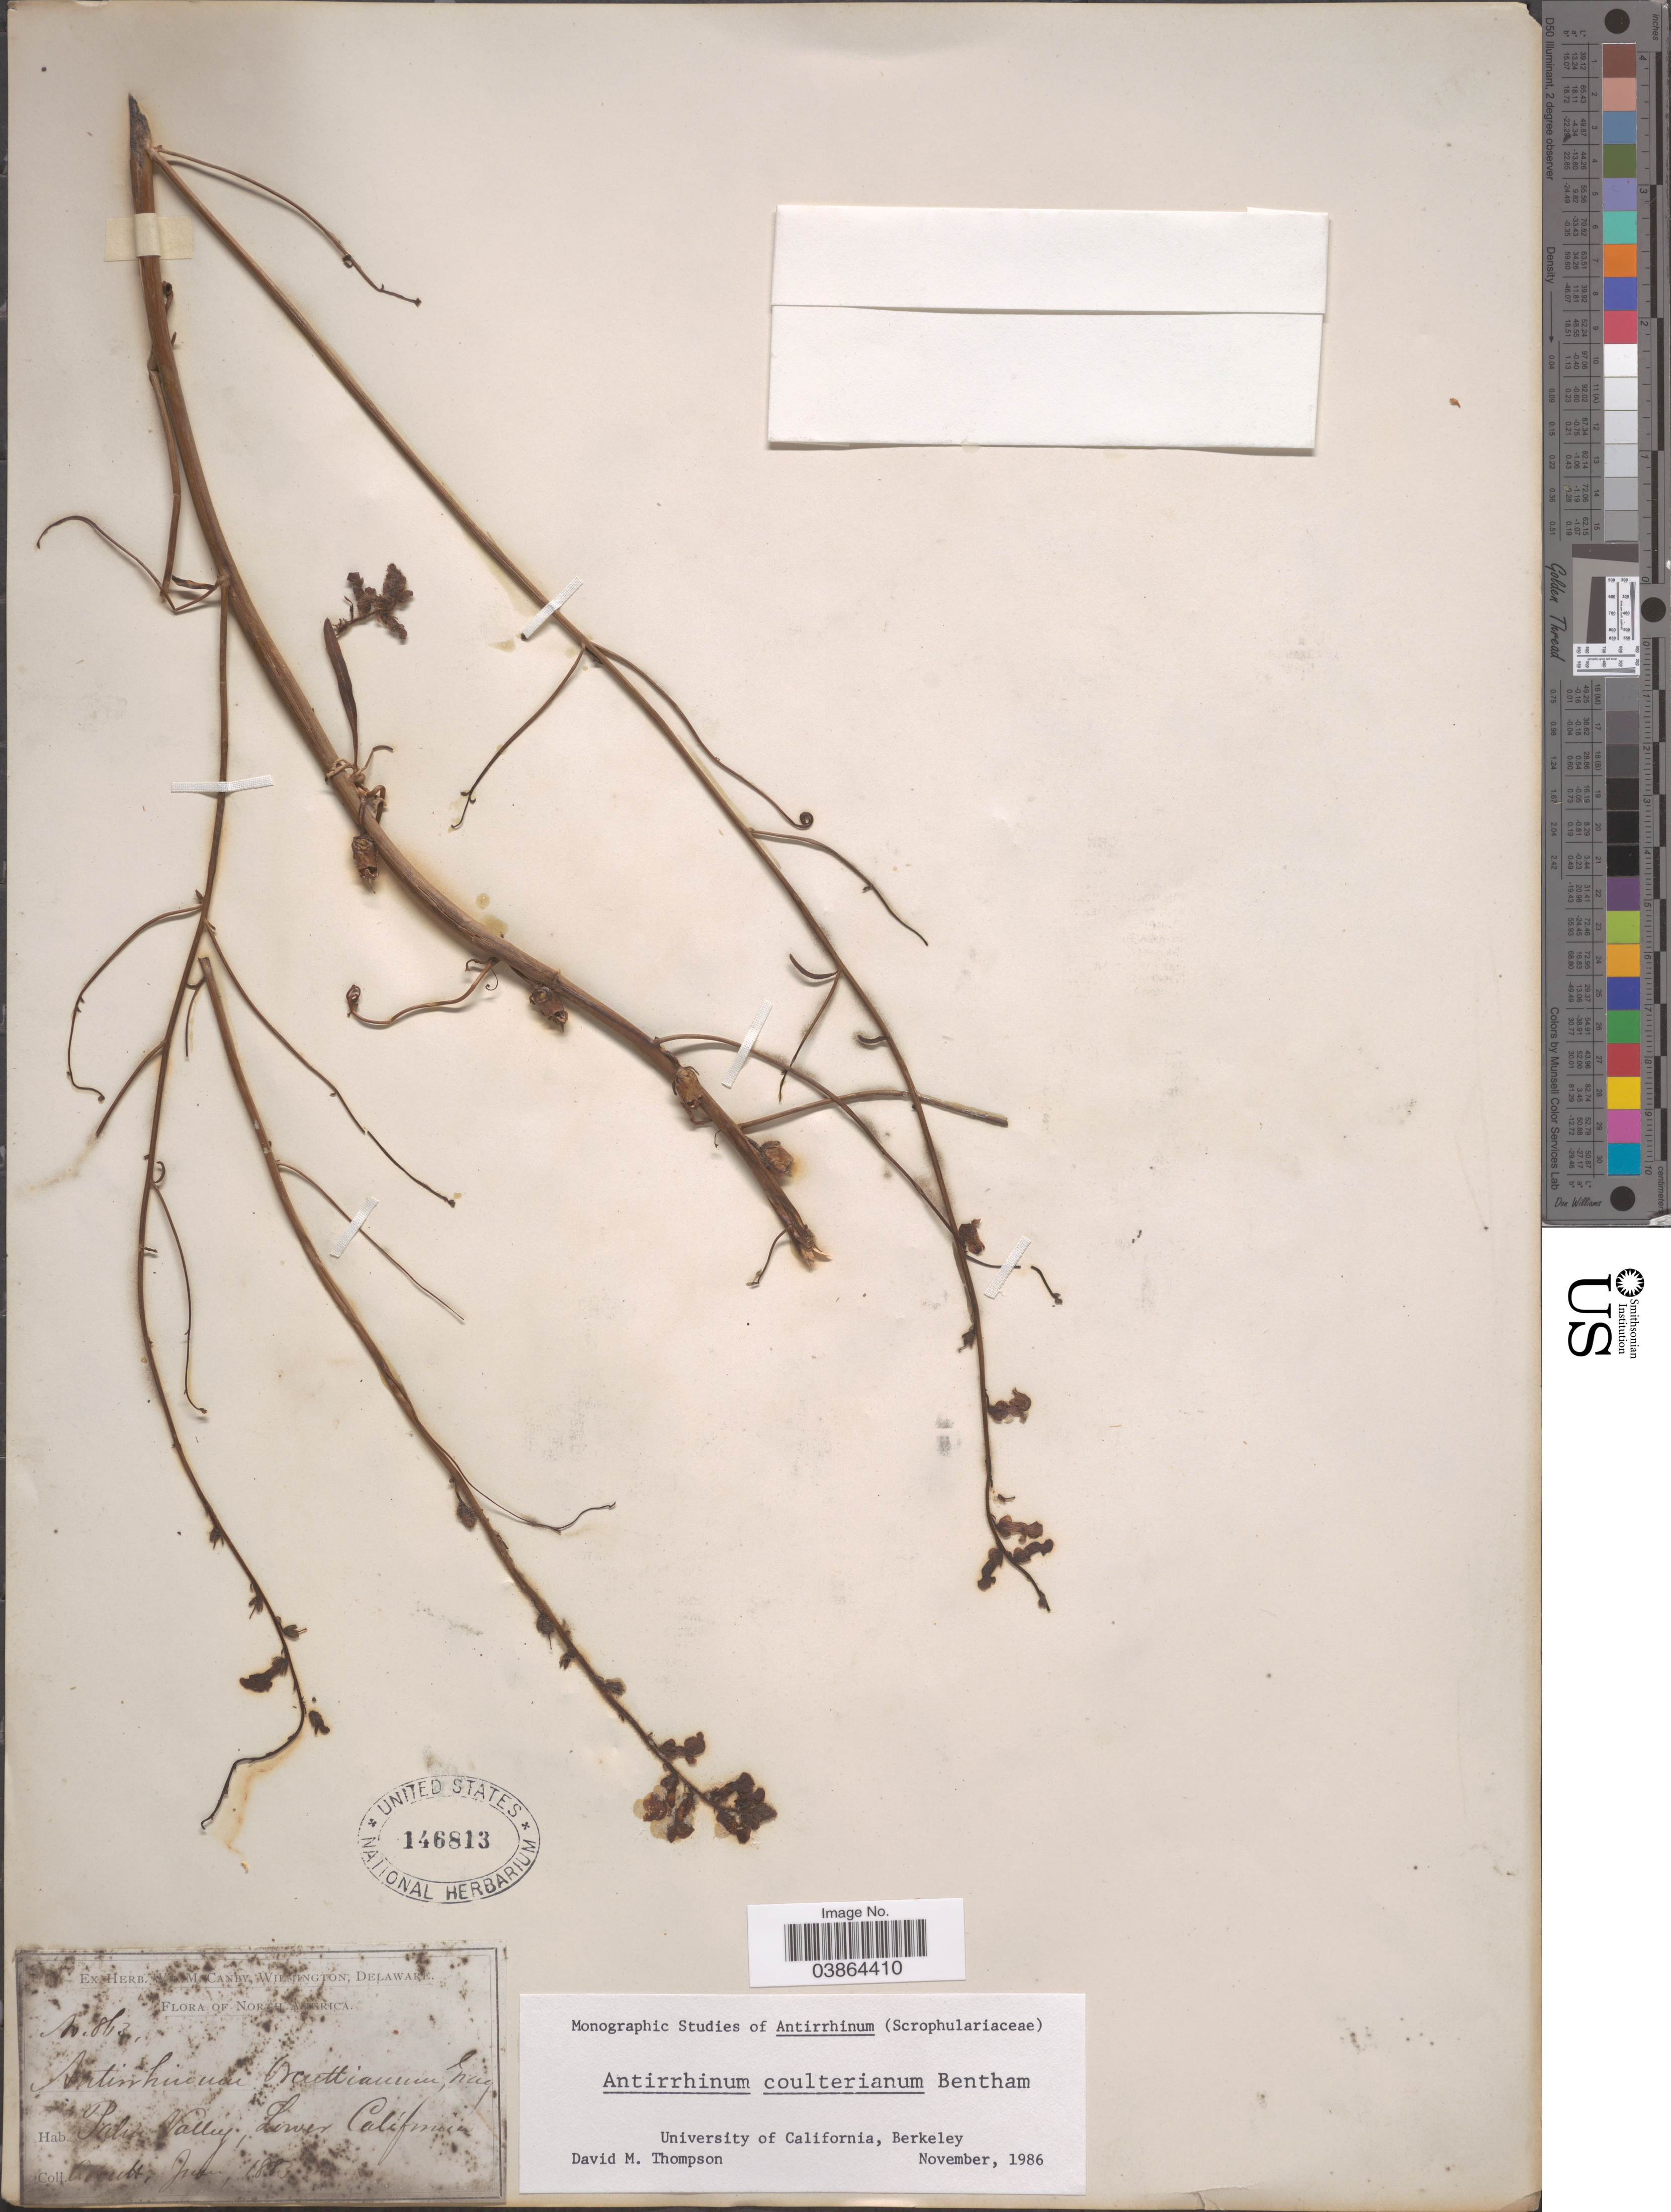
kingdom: Plantae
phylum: Tracheophyta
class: Magnoliopsida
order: Lamiales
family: Plantaginaceae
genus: Sairocarpus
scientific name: Sairocarpus coulterianus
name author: (Benth.) D.A. Sutton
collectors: -- Orcutt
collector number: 863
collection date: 1883-06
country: Mexico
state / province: Baja California Norte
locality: Palm Valley, Lower California.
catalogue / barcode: US 146813